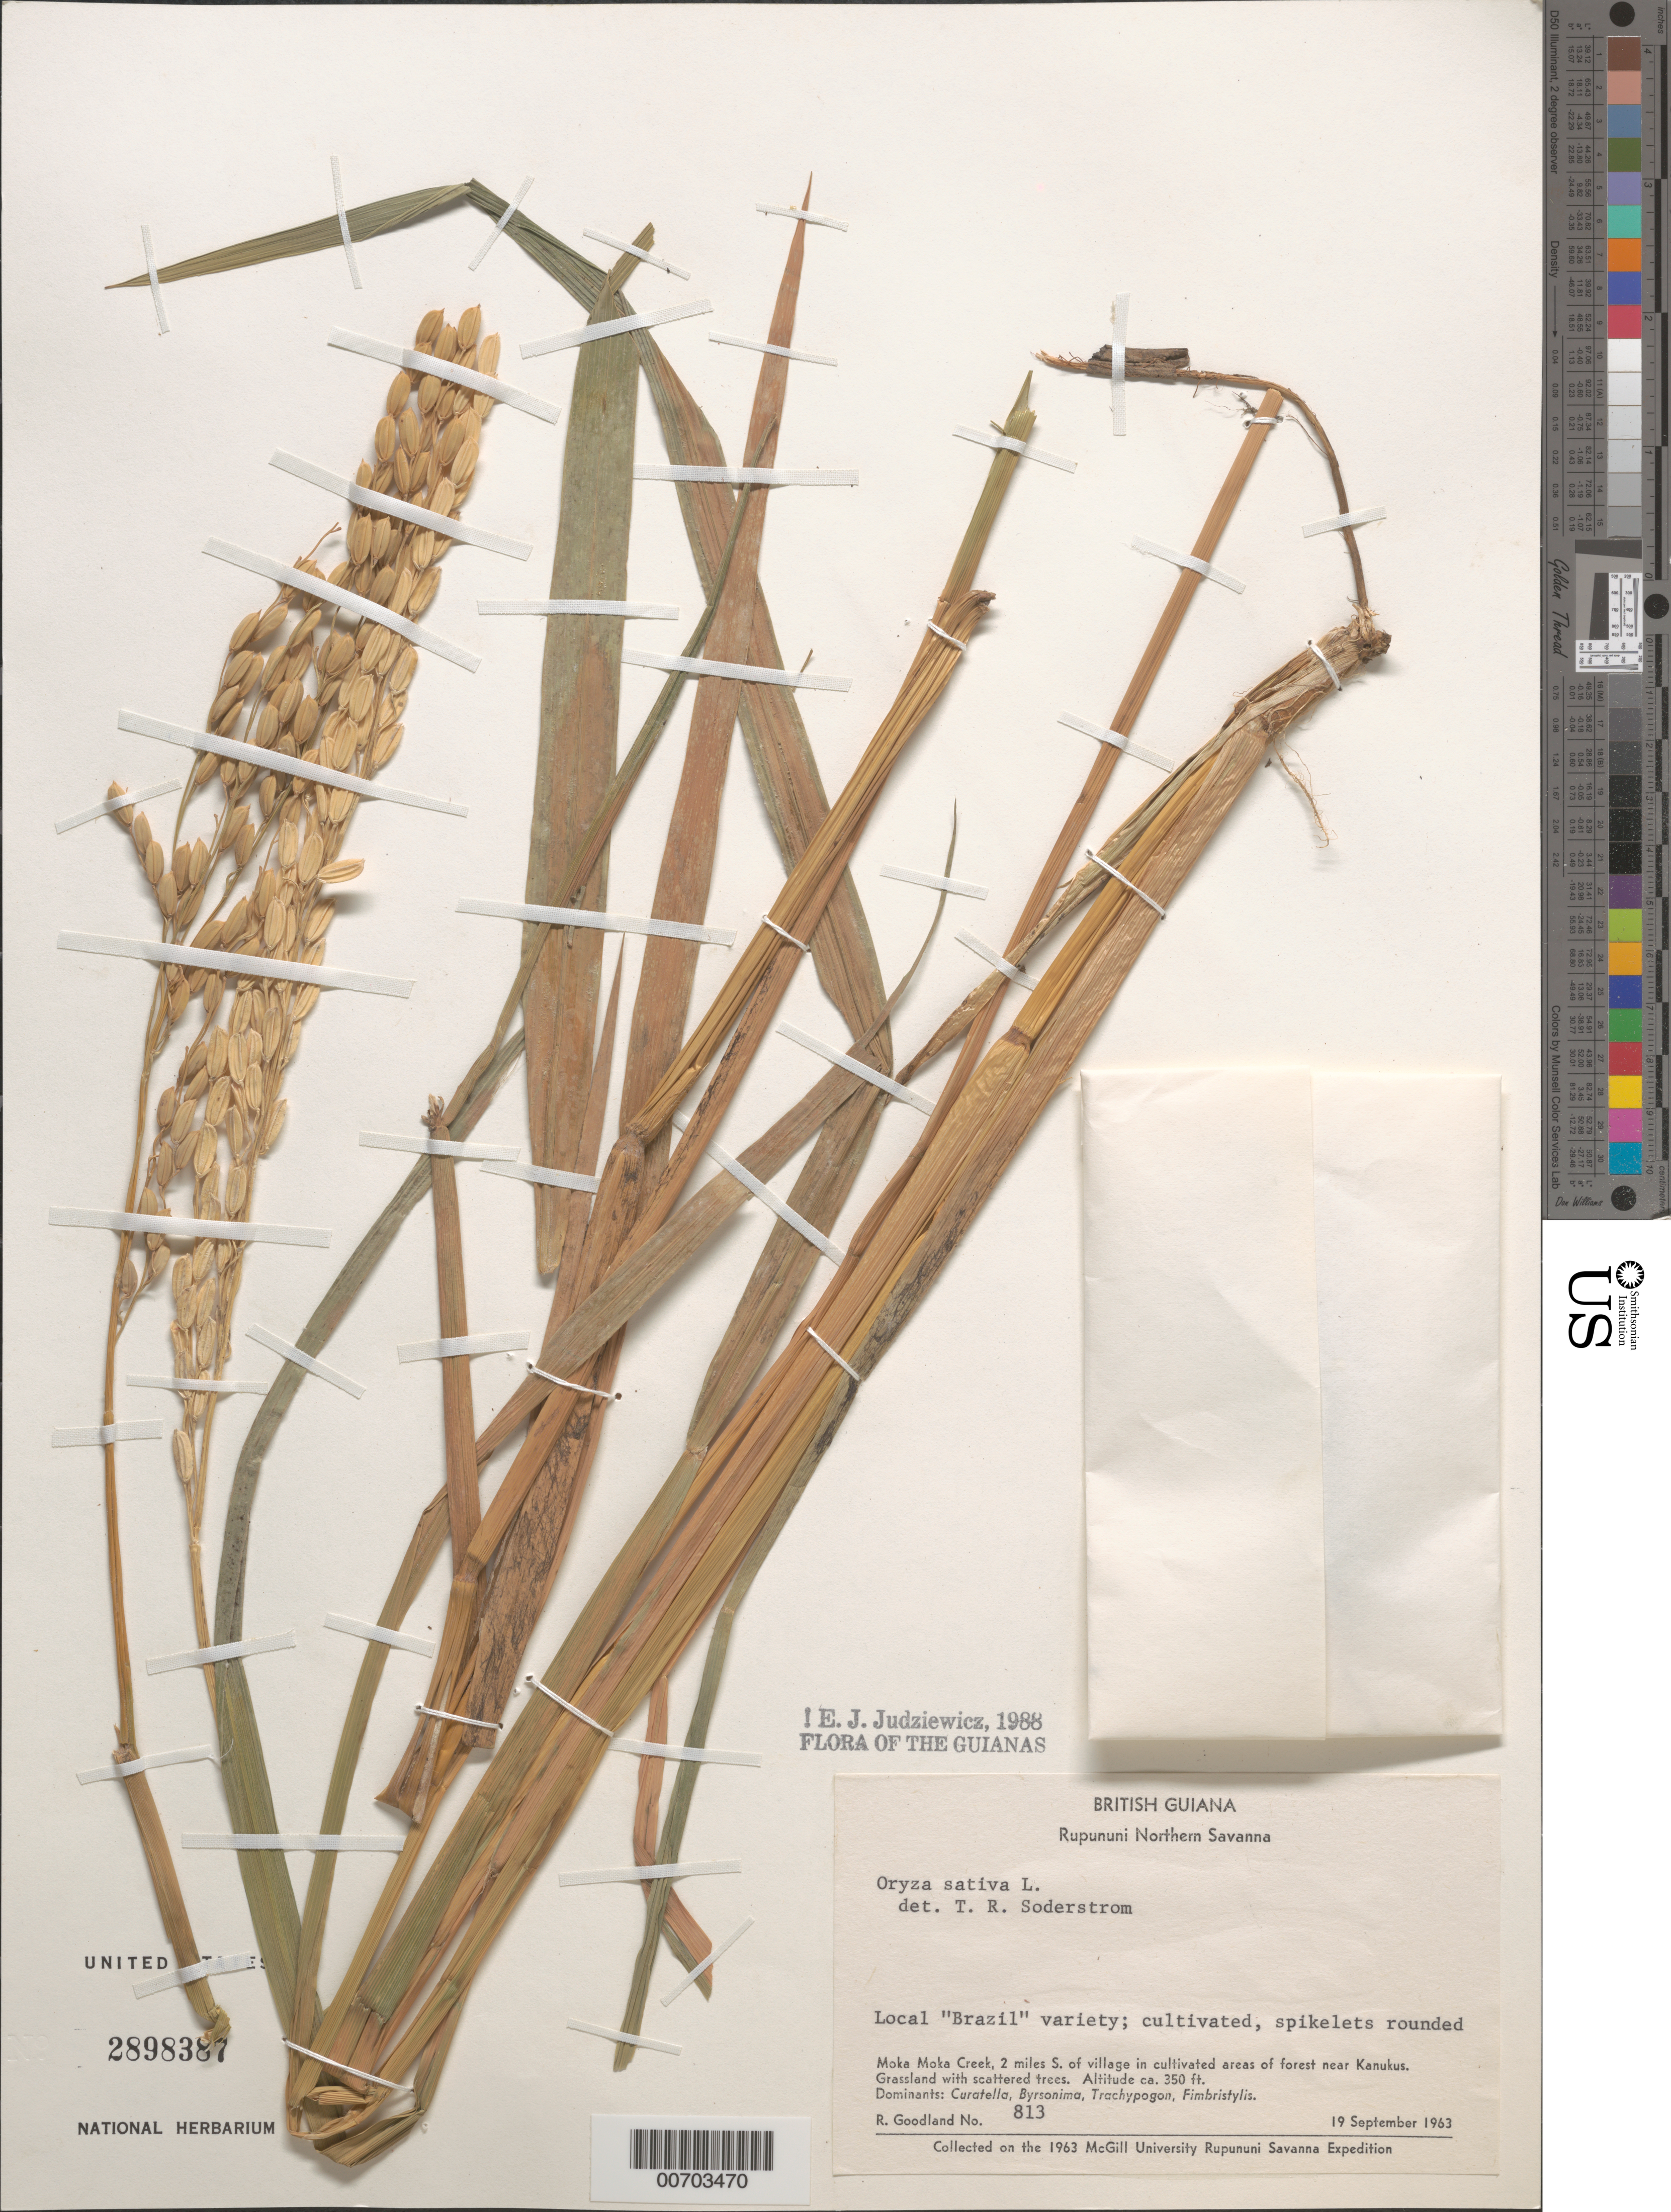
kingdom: Plantae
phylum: Tracheophyta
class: Liliopsida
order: Poales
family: Poaceae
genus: Oryza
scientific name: Oryza sativa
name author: L.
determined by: Judziewicz, E. J.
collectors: R. Goodland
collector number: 813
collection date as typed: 19-Sep-63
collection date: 1963-09-19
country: Guyana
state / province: U. Takutu-U. Essequibo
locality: Rupununi Northern Savanna, Moka Moka Creek, 2 mi. S of village, near Kanukus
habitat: Grassland with scattered trees. Dominants: Curatella, Byrsonima, Trachypogon, Fimbristylis; in cultivated areas of forest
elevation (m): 107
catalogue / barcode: US 2898387